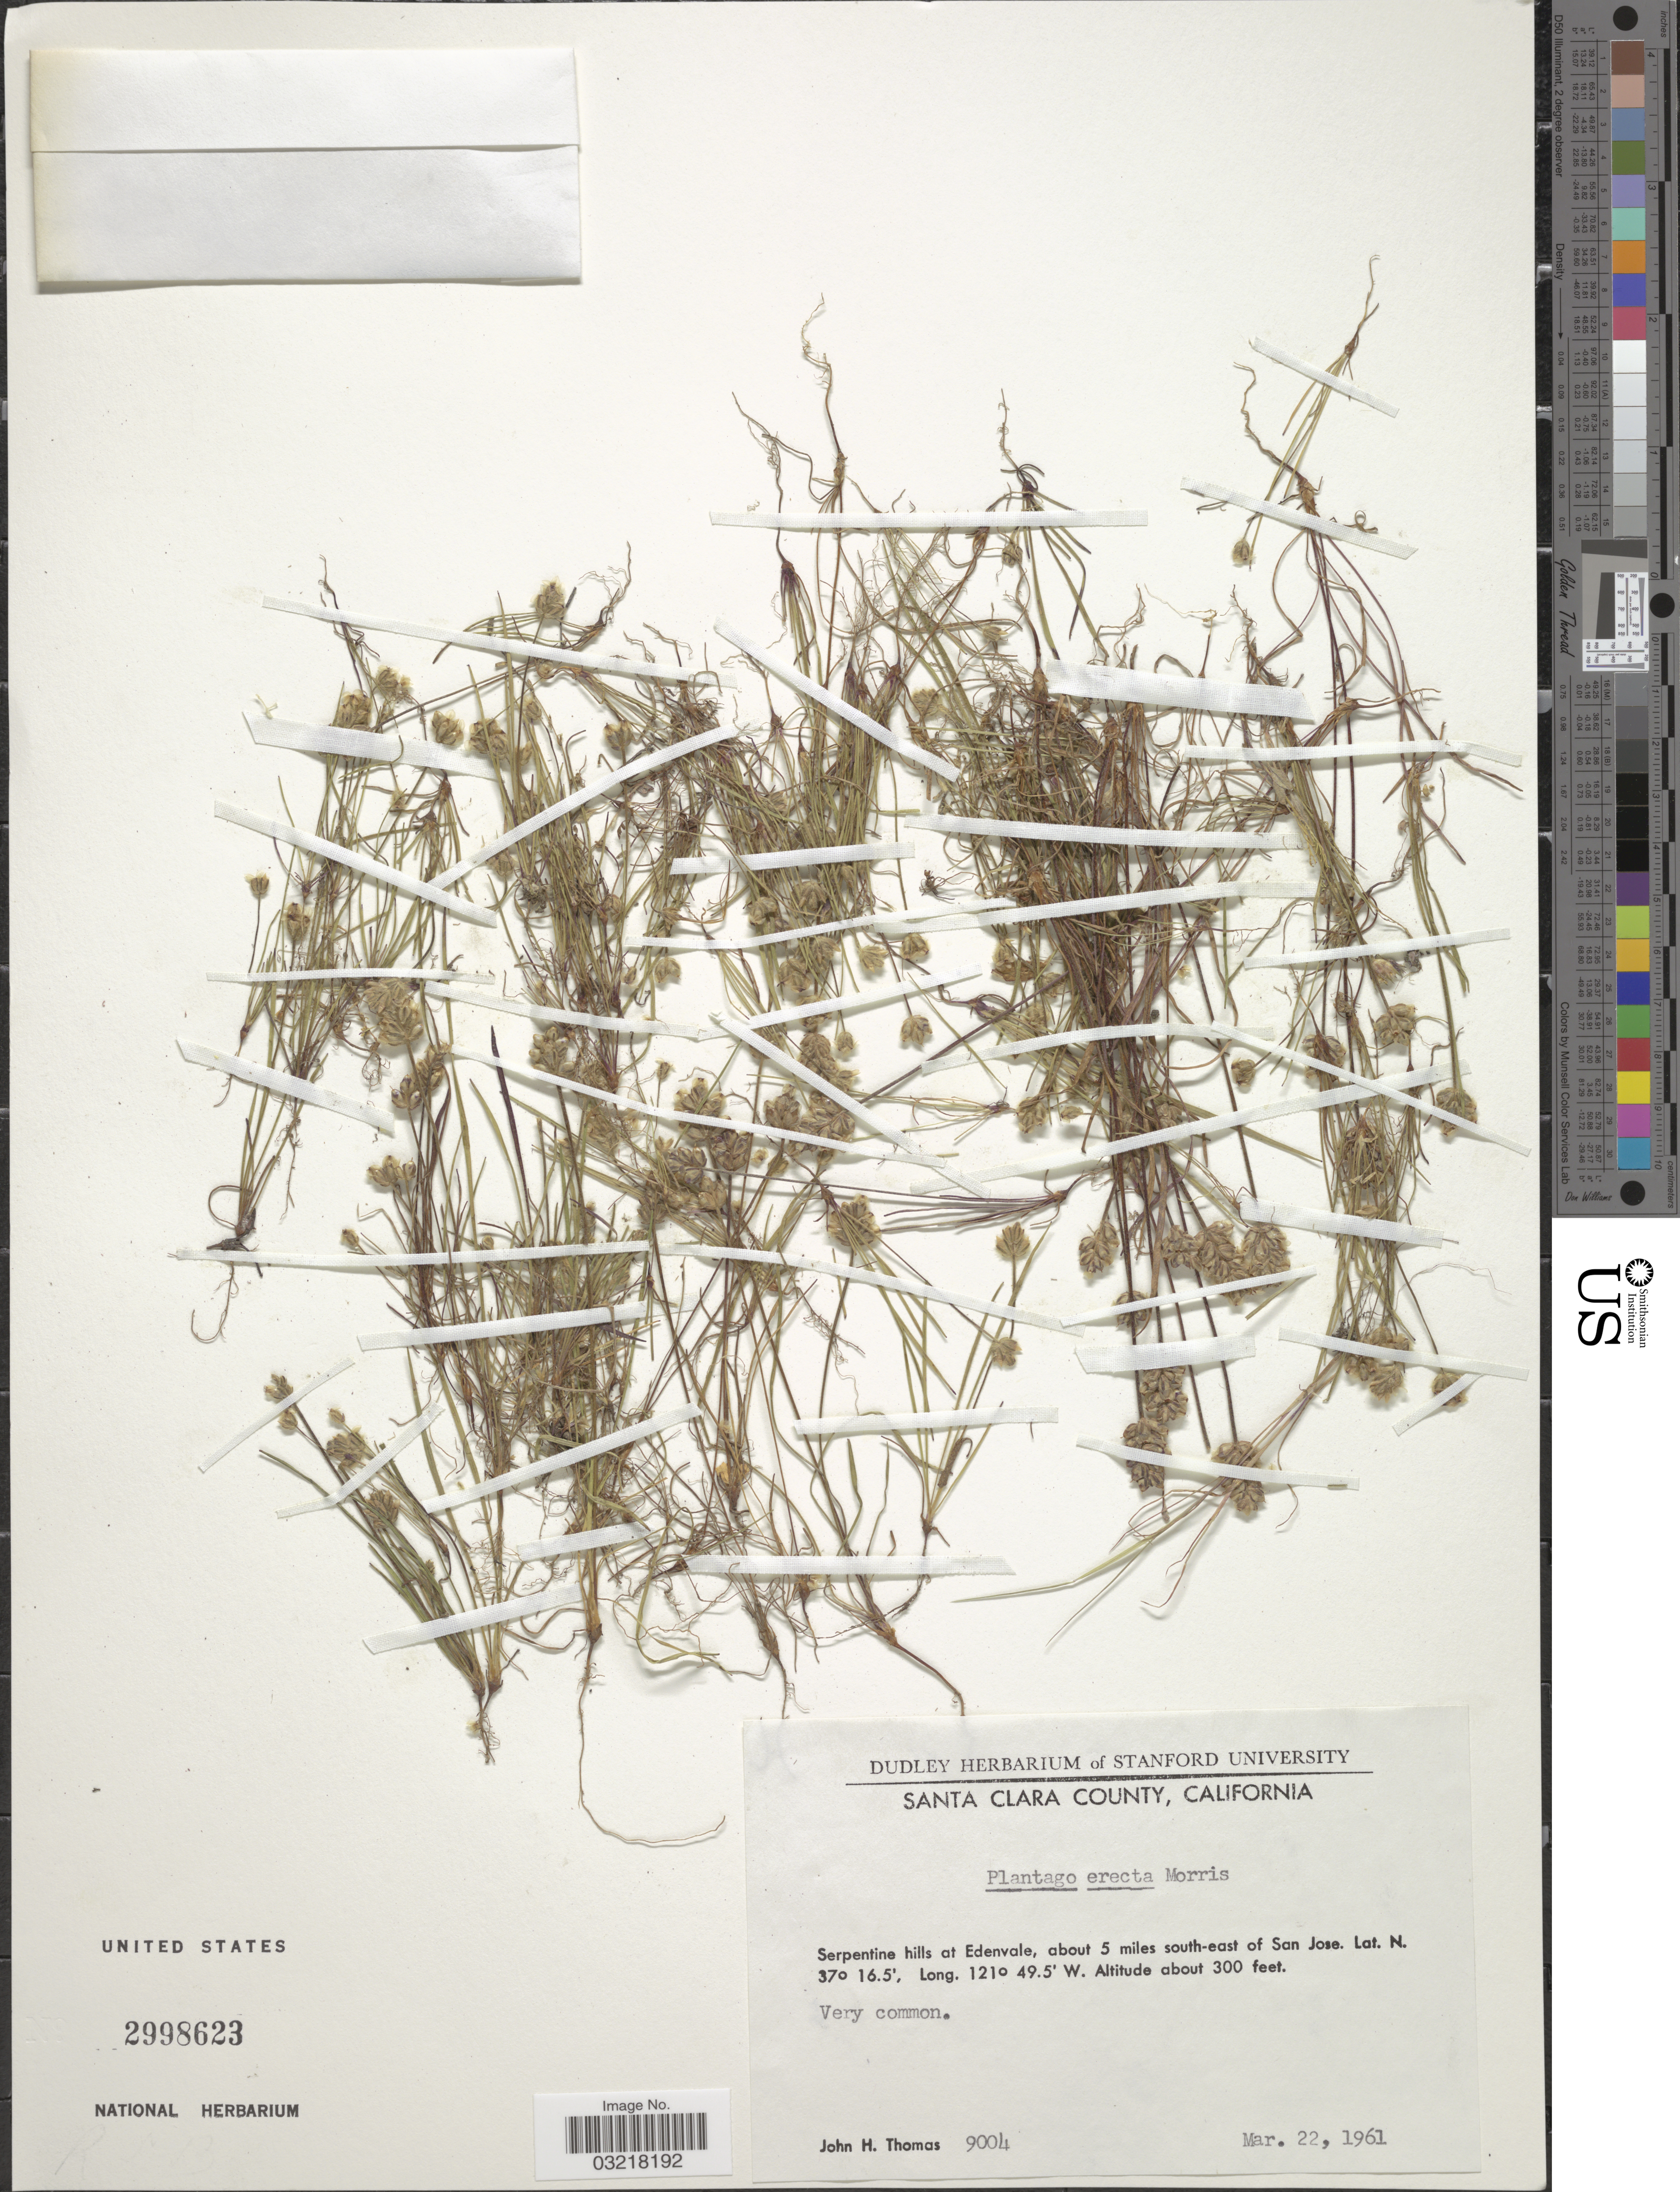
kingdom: Plantae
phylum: Tracheophyta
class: Magnoliopsida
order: Lamiales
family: Plantaginaceae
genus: Plantago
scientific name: Plantago erecta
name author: Morris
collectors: J. H. Thomas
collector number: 9004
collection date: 1961-03-22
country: United States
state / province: California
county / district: Santa Clara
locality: Santa Clara County. Serpentine hills at Edenvale, about 5 miles south-east of San Jose.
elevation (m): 91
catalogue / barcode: US 2998623